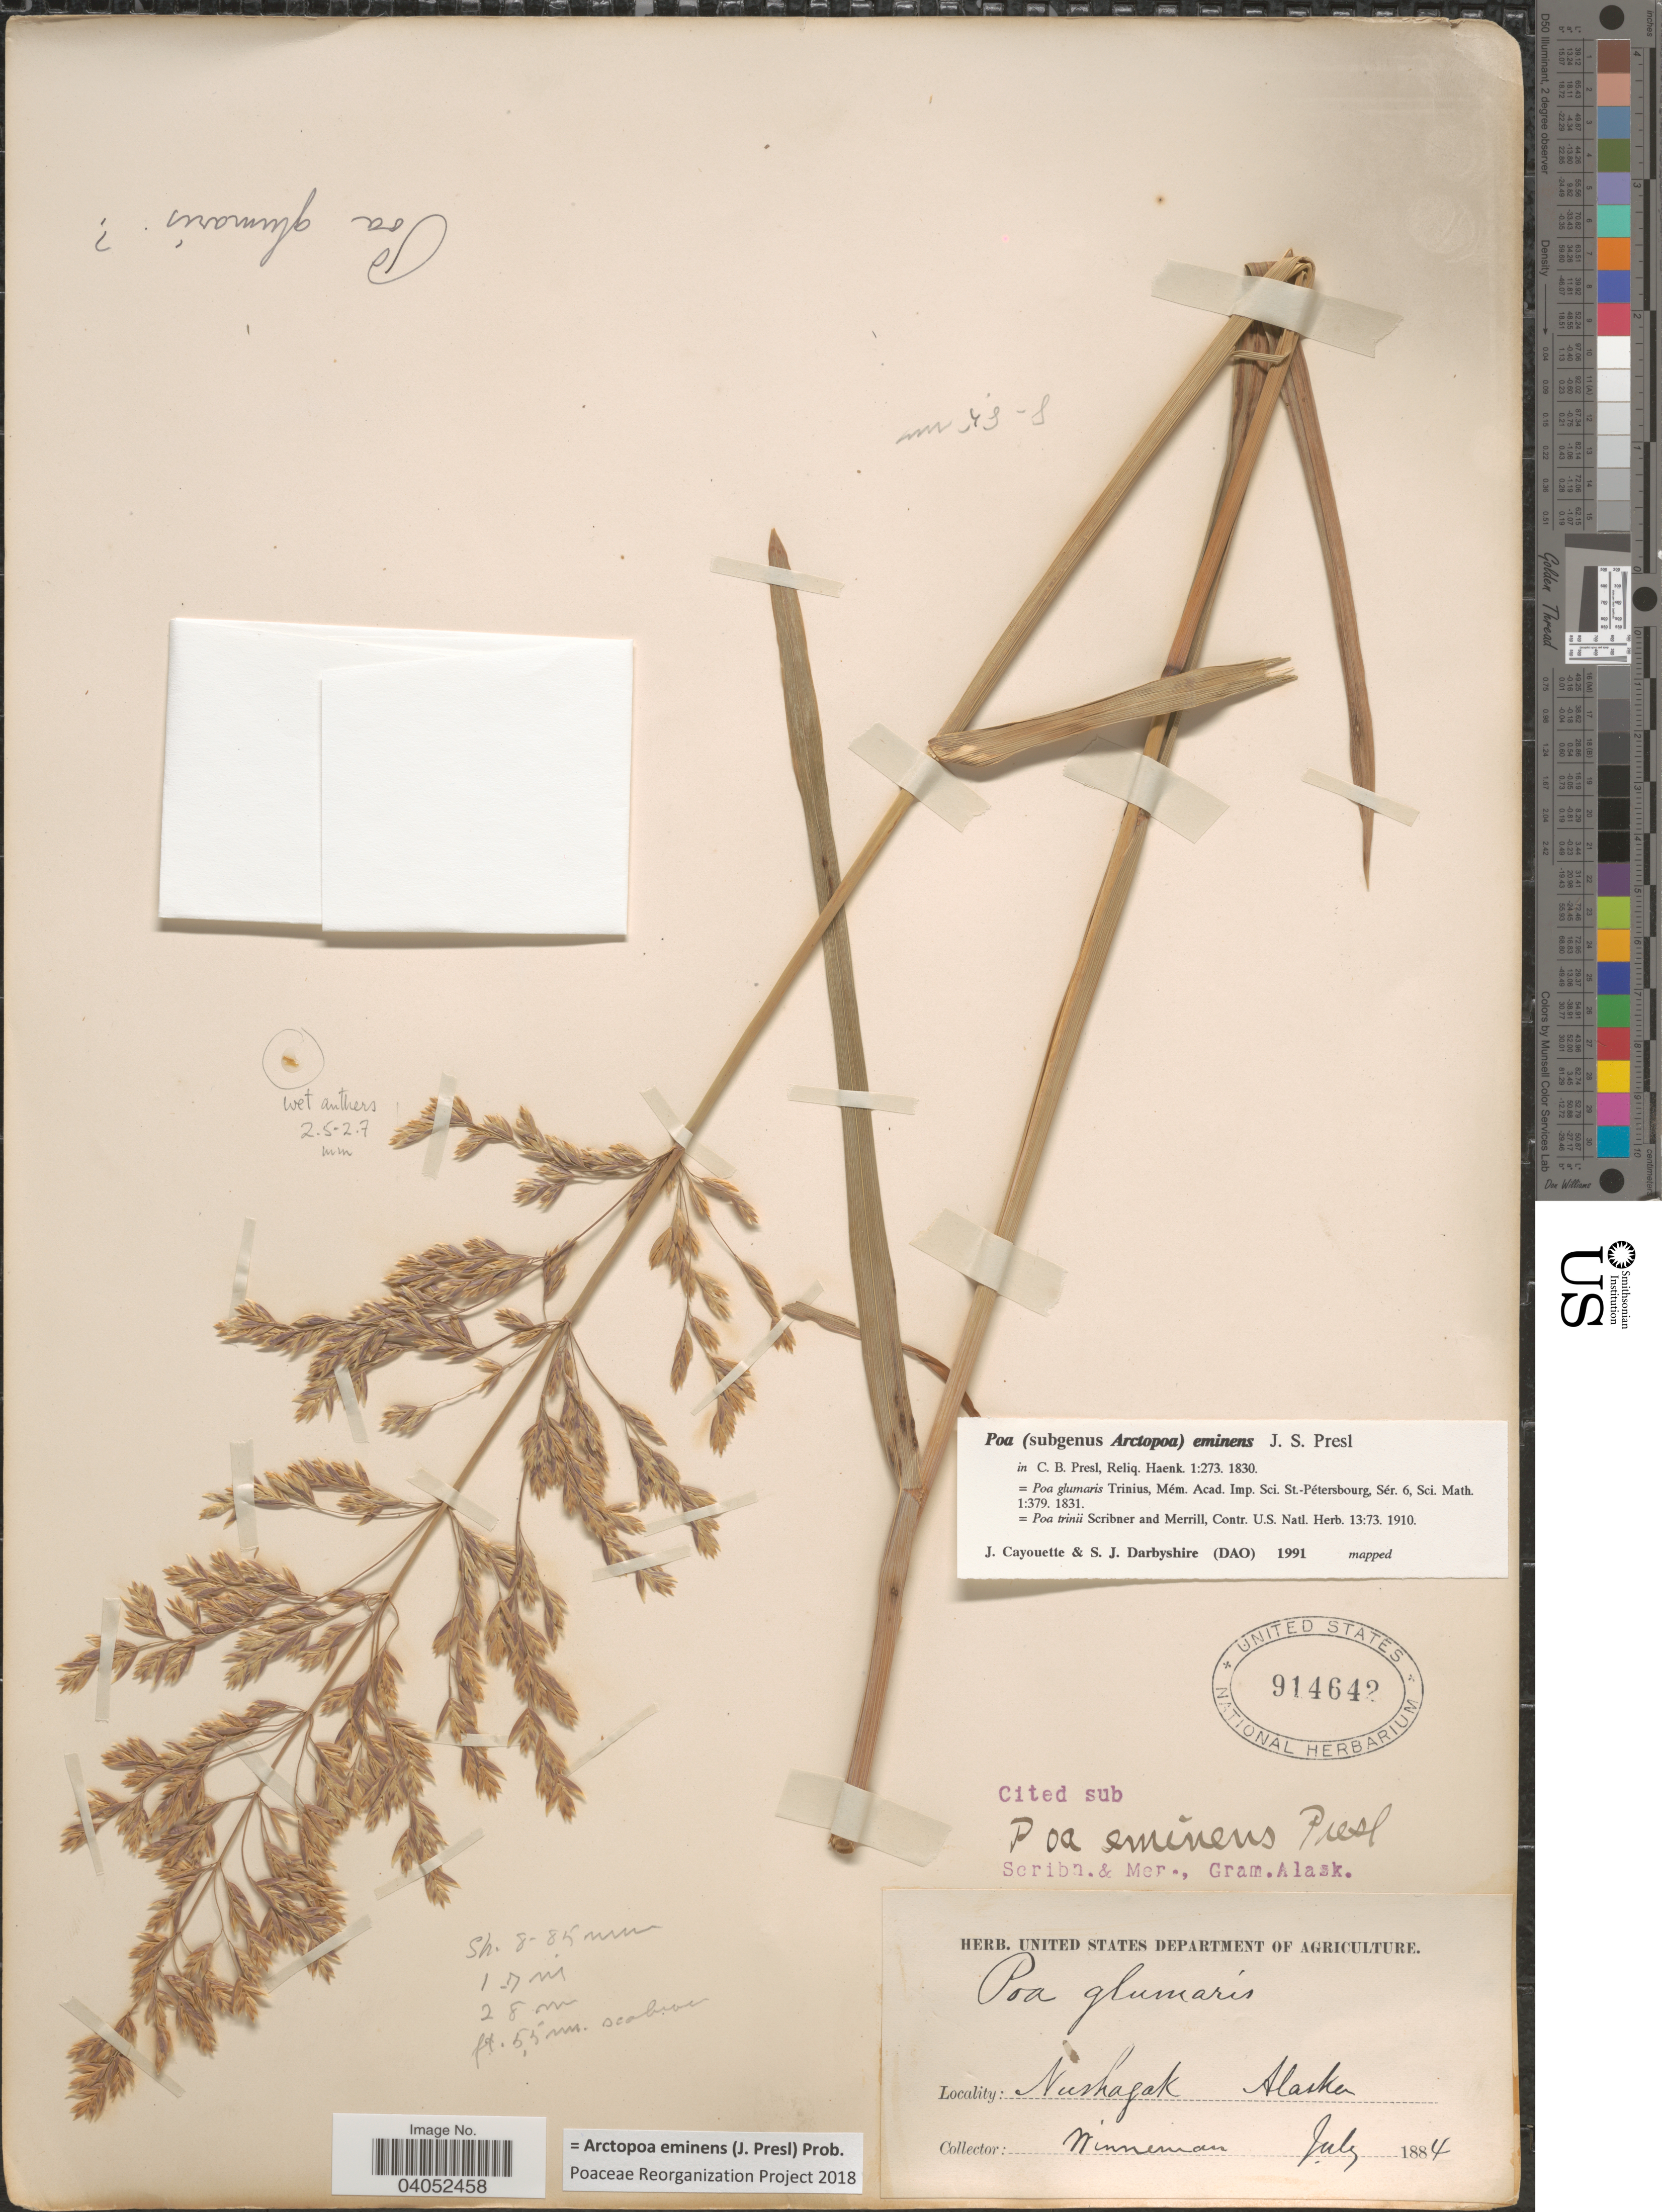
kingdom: Plantae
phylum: Tracheophyta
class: Liliopsida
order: Poales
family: Poaceae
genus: Arctopoa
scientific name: Arctopoa eminens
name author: (J. Presl) Prob.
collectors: Winneman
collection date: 1884-07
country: United States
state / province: Alaska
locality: Nushagak.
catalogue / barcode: US 914642